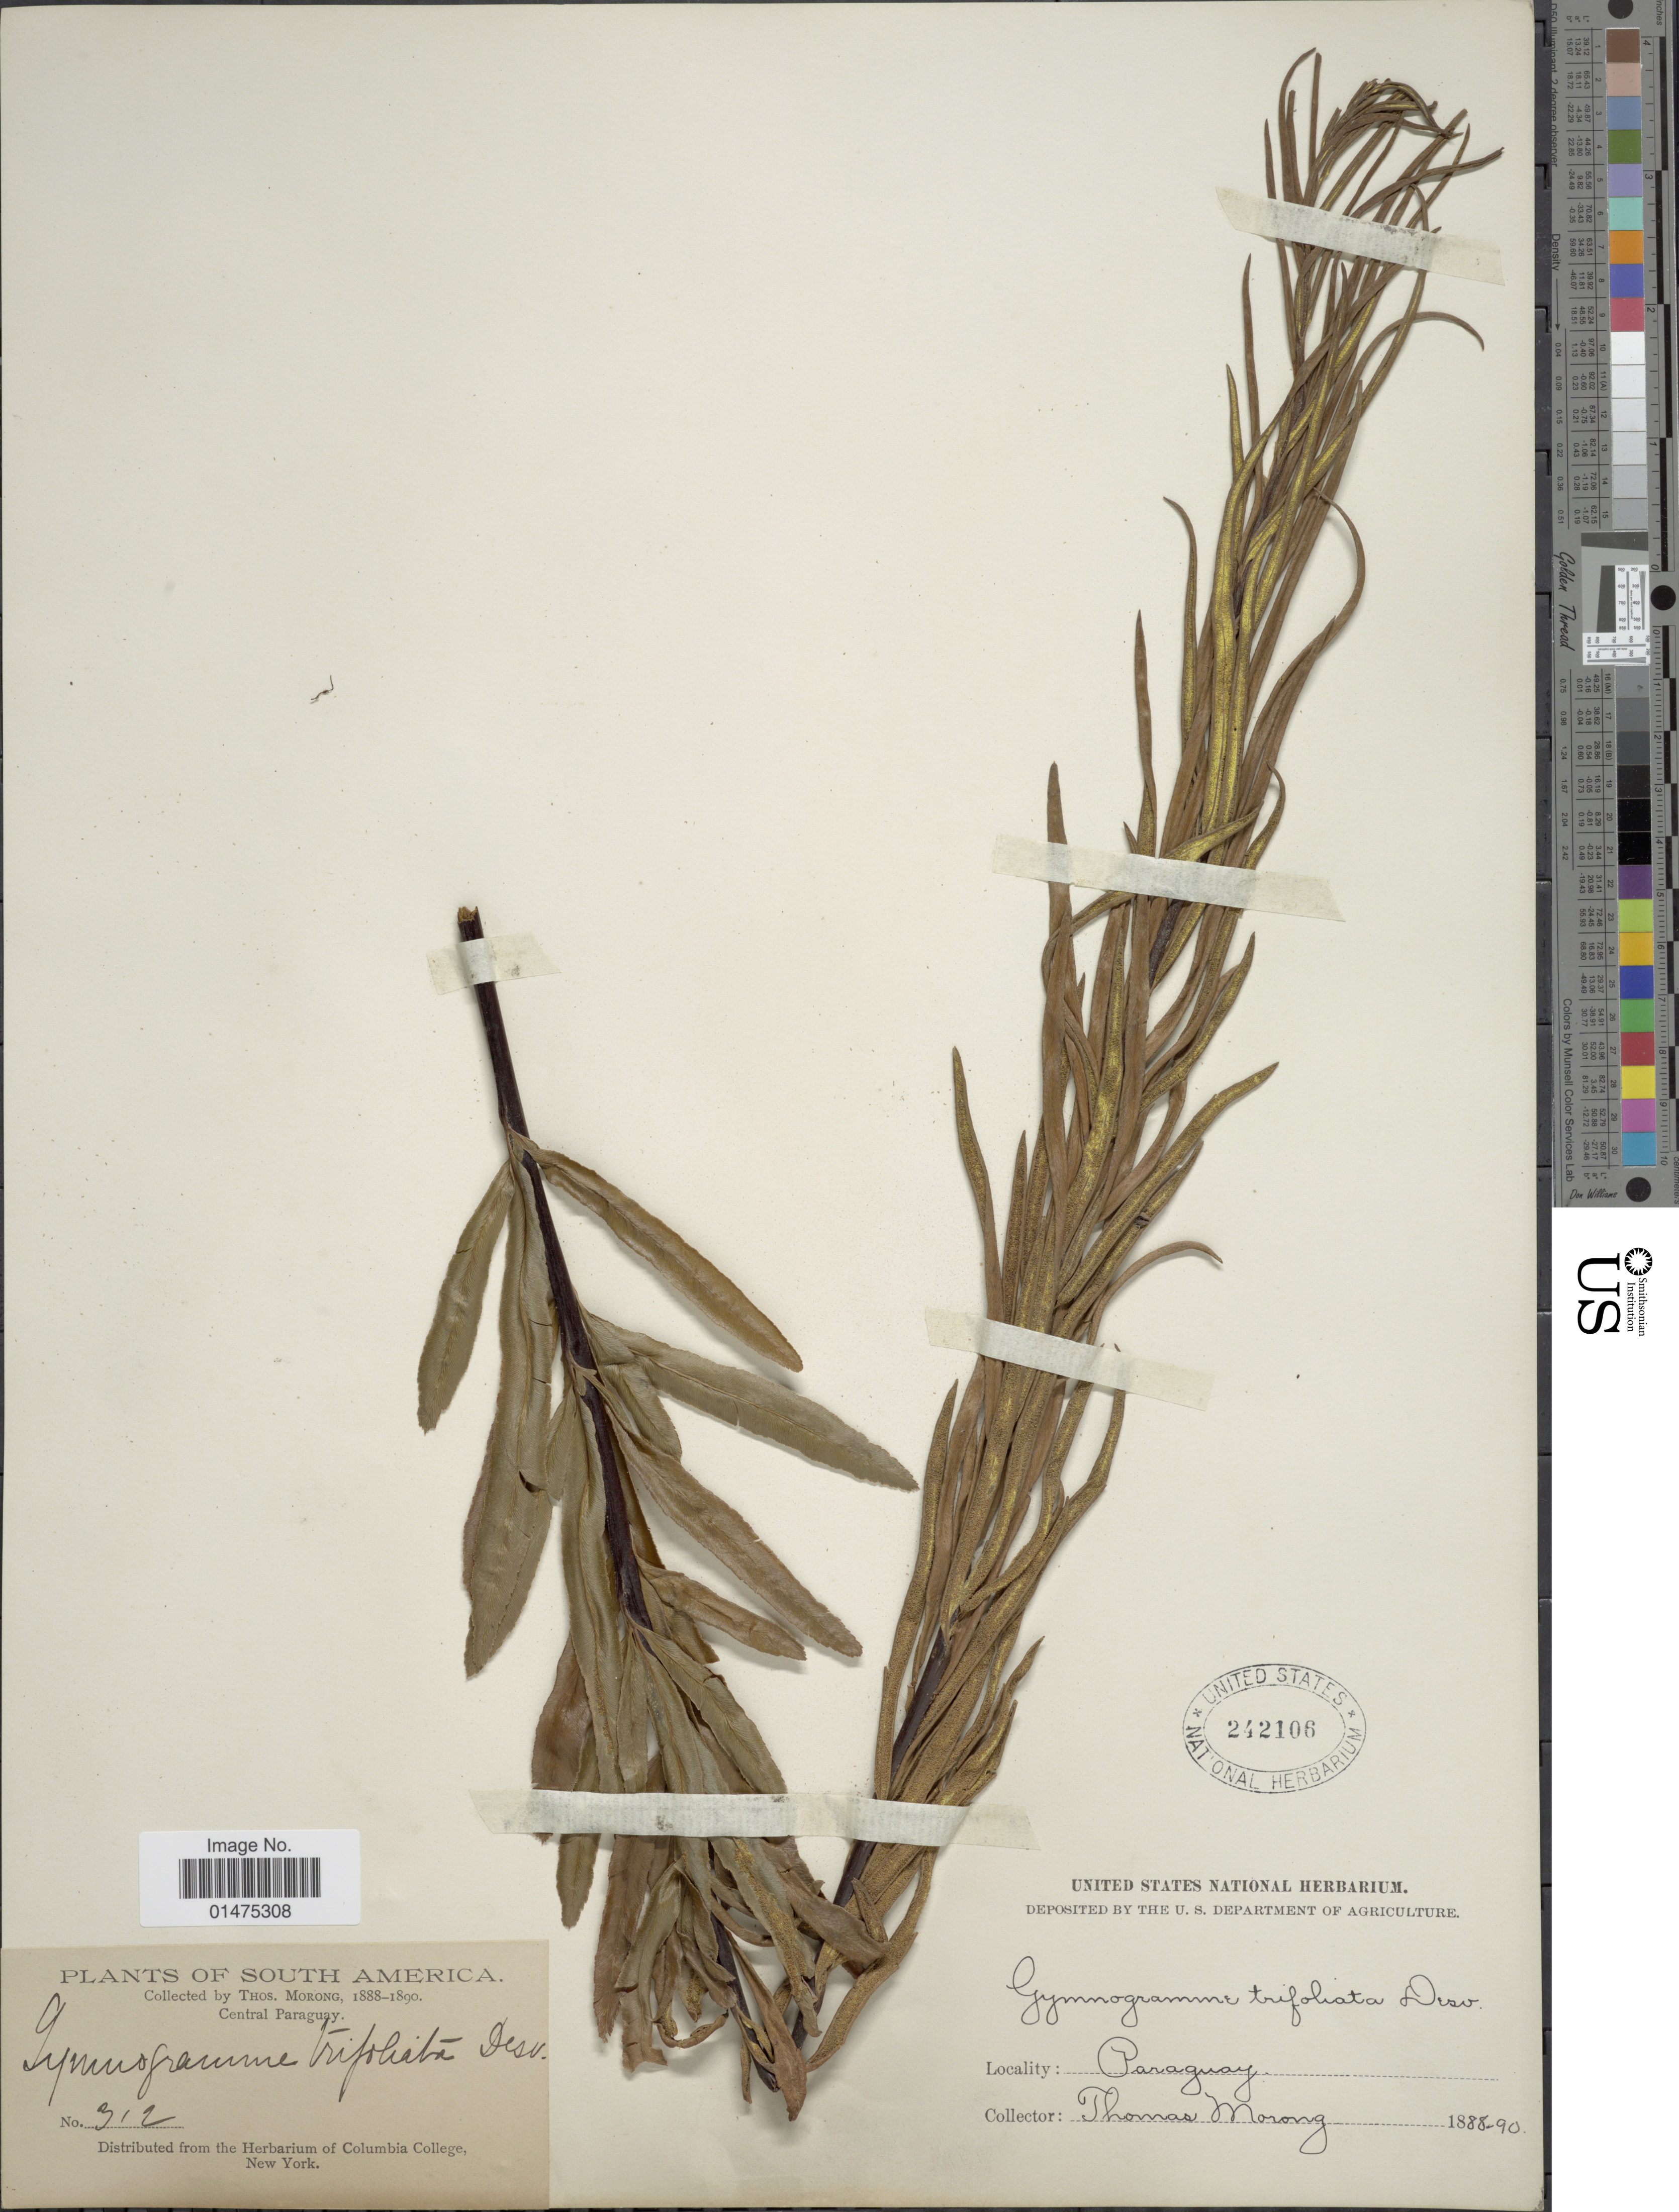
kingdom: Plantae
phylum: Tracheophyta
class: Polypodiopsida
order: Polypodiales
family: Pteridaceae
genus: Pityrogramma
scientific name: Pityrogramma trifoliata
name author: (L.) R.M. Tryon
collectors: ex herb. T. Morong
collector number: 312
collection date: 1888/1890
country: Paraguay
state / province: Central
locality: Central Paraguay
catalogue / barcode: US 242106